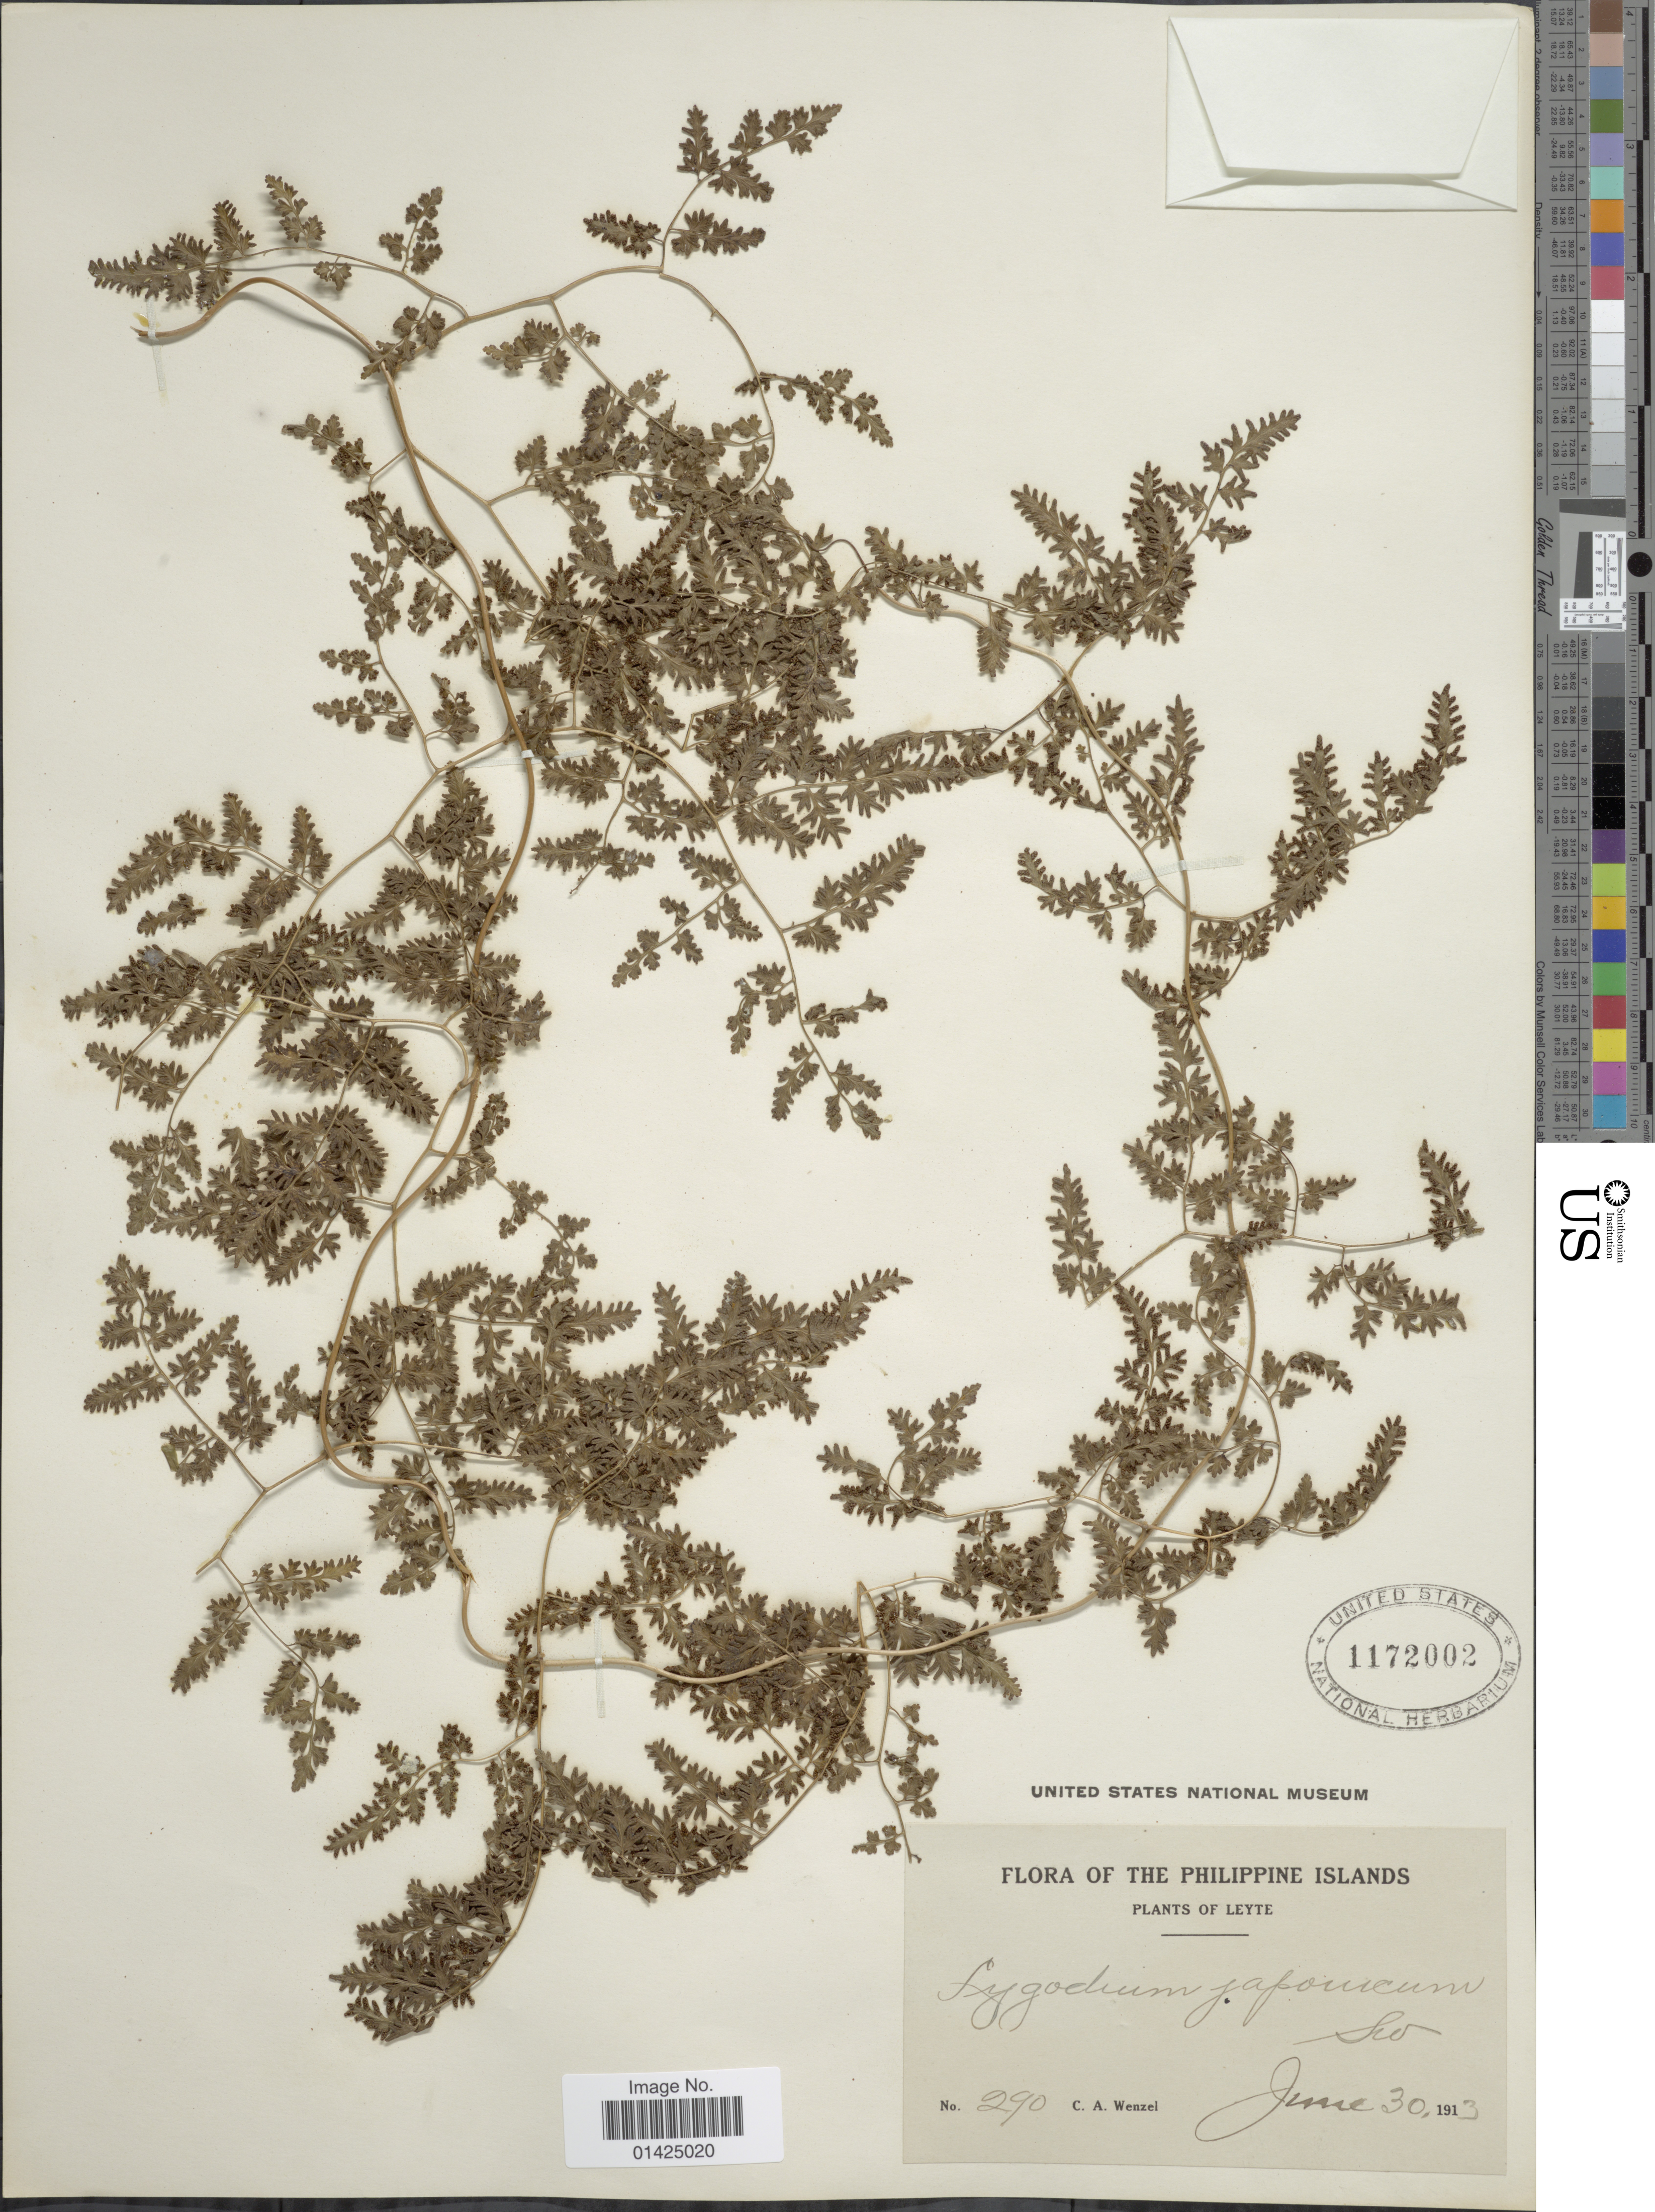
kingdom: Plantae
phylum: Tracheophyta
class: Polypodiopsida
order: Schizaeales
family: Lygodiaceae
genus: Lygodium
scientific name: Lygodium japonicum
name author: (Thunb.) Sw.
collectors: C. Wenzel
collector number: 290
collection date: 1913-06-30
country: Philippines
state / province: Eastern Visayas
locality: The Phillippine Island, Leyrte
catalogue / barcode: US 1172002